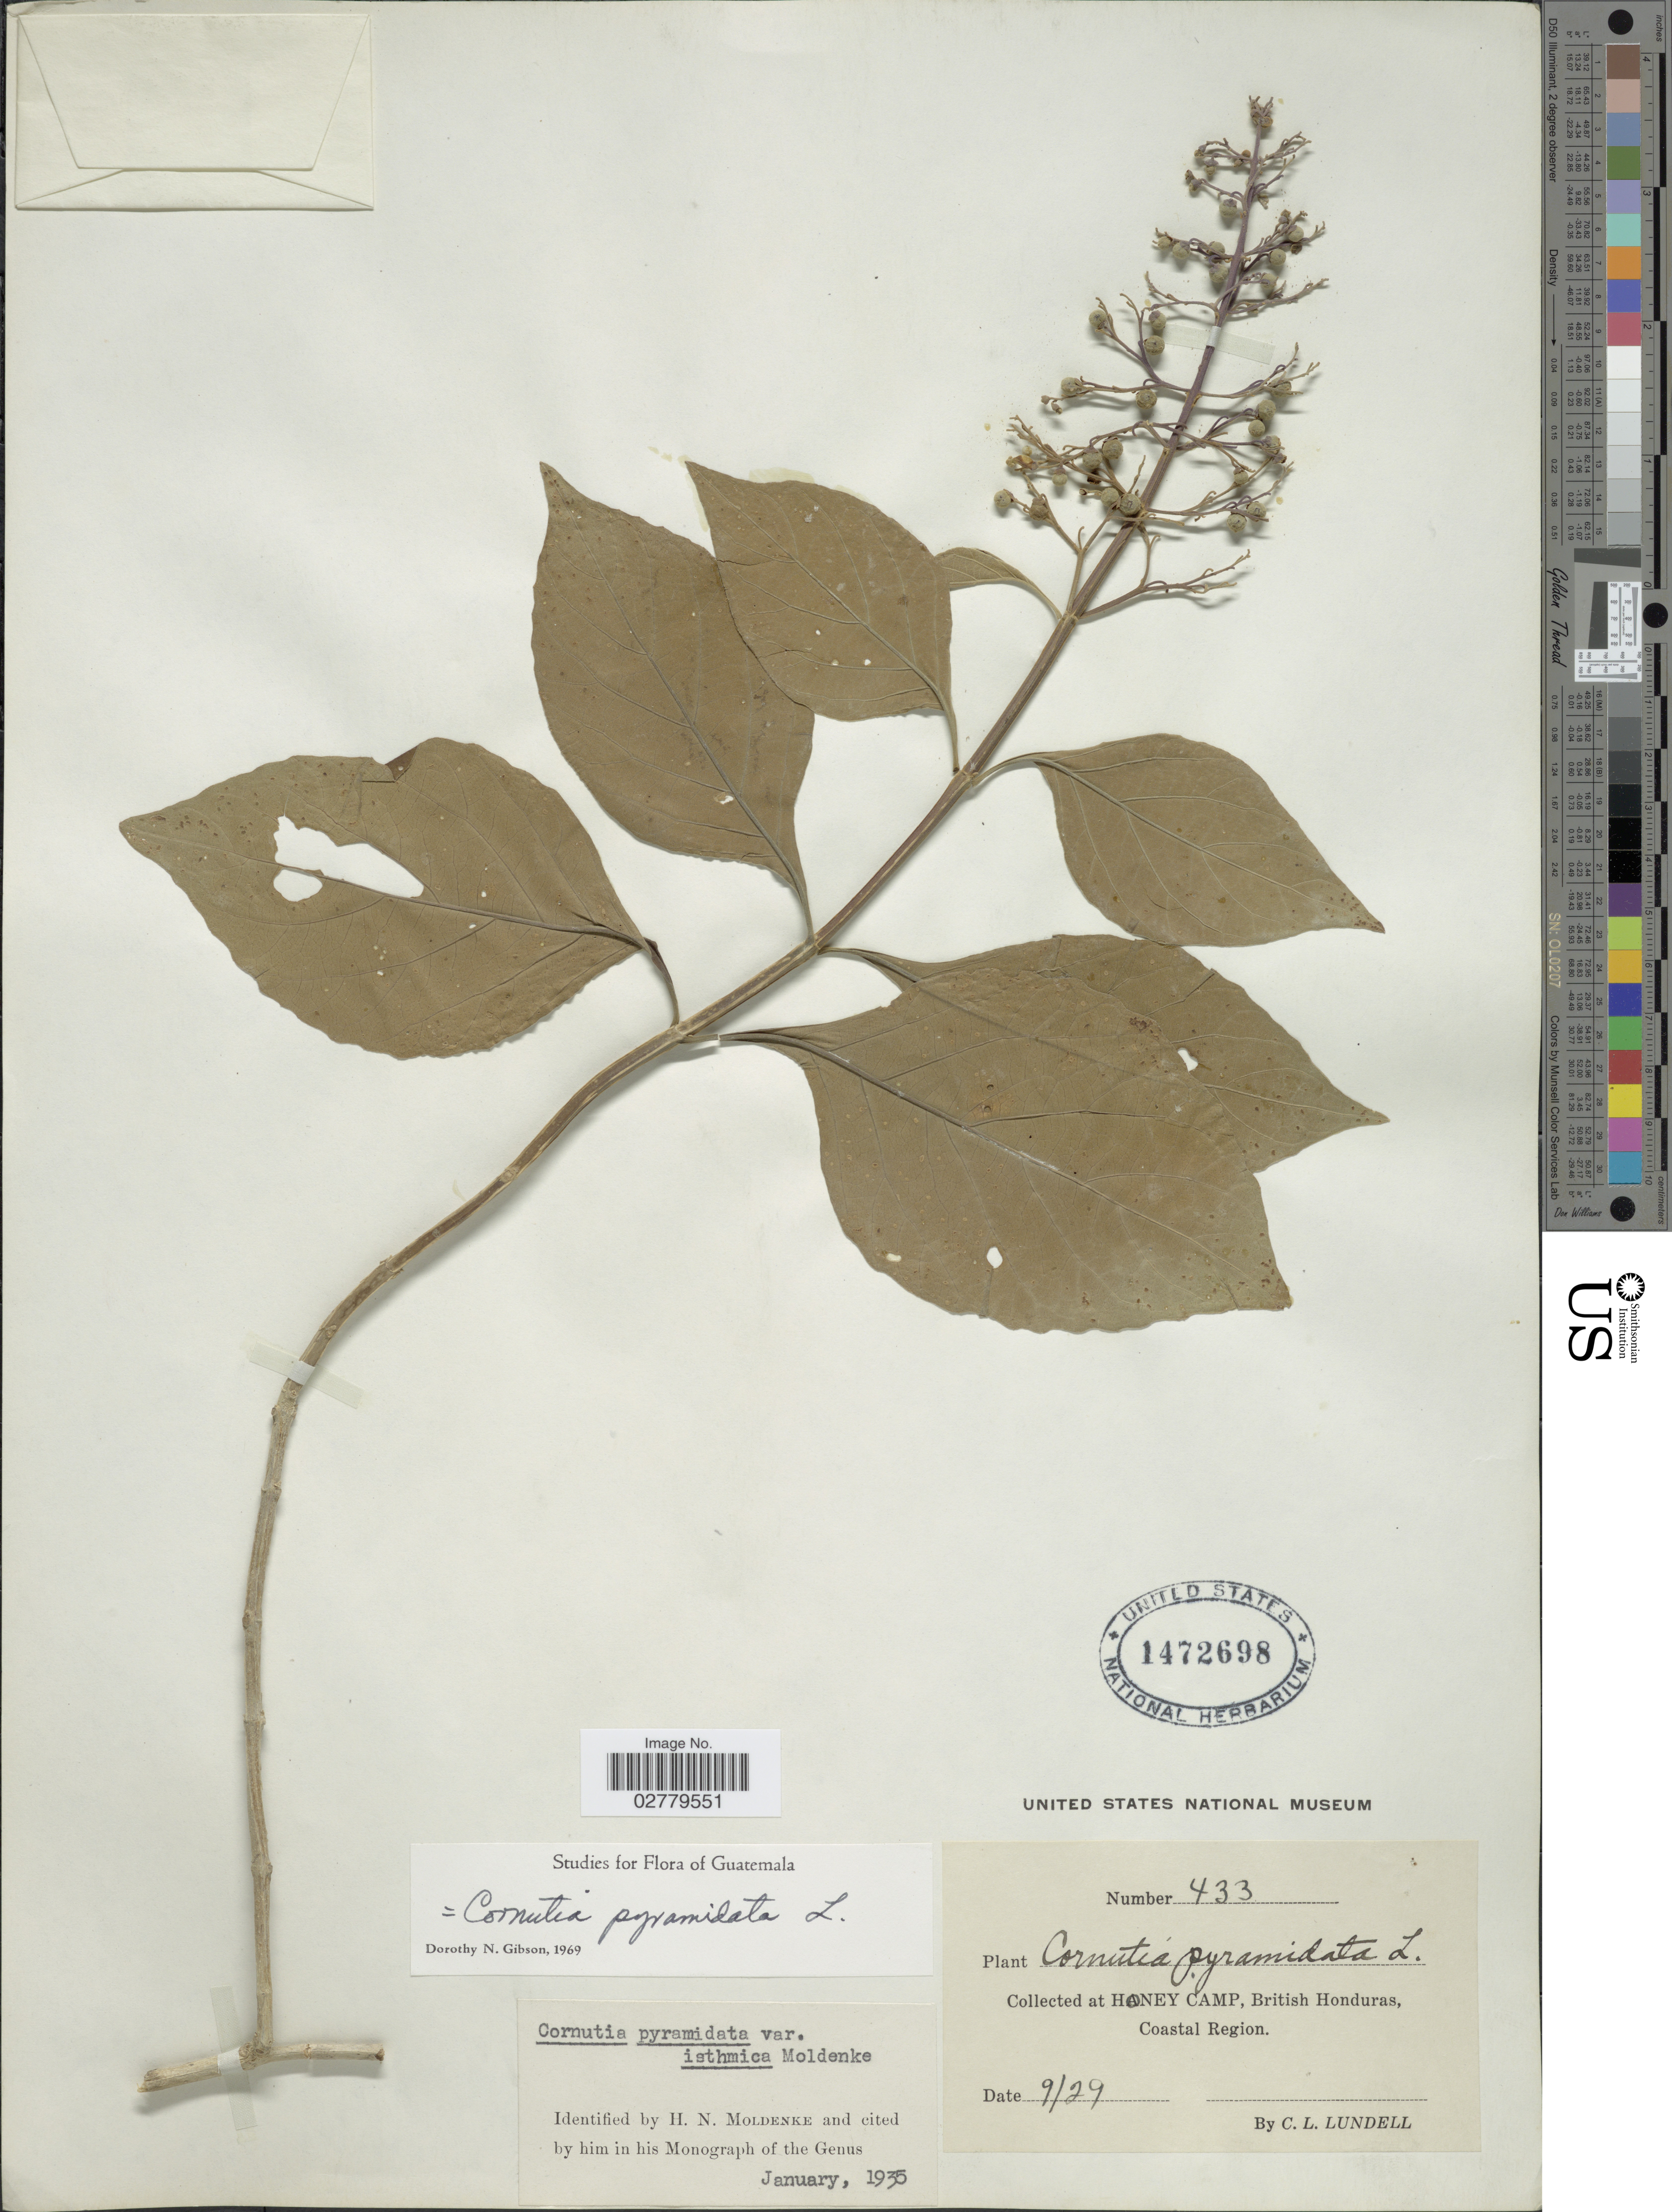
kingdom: Plantae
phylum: Tracheophyta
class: Magnoliopsida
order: Lamiales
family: Lamiaceae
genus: Cornutia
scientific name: Cornutia pyramidata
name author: L.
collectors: C. L. Lundell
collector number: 433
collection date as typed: Transcribed d/m/y: /9/29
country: Belize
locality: Honey Camp, British Honduras, Coastal Region.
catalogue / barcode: US 1472698